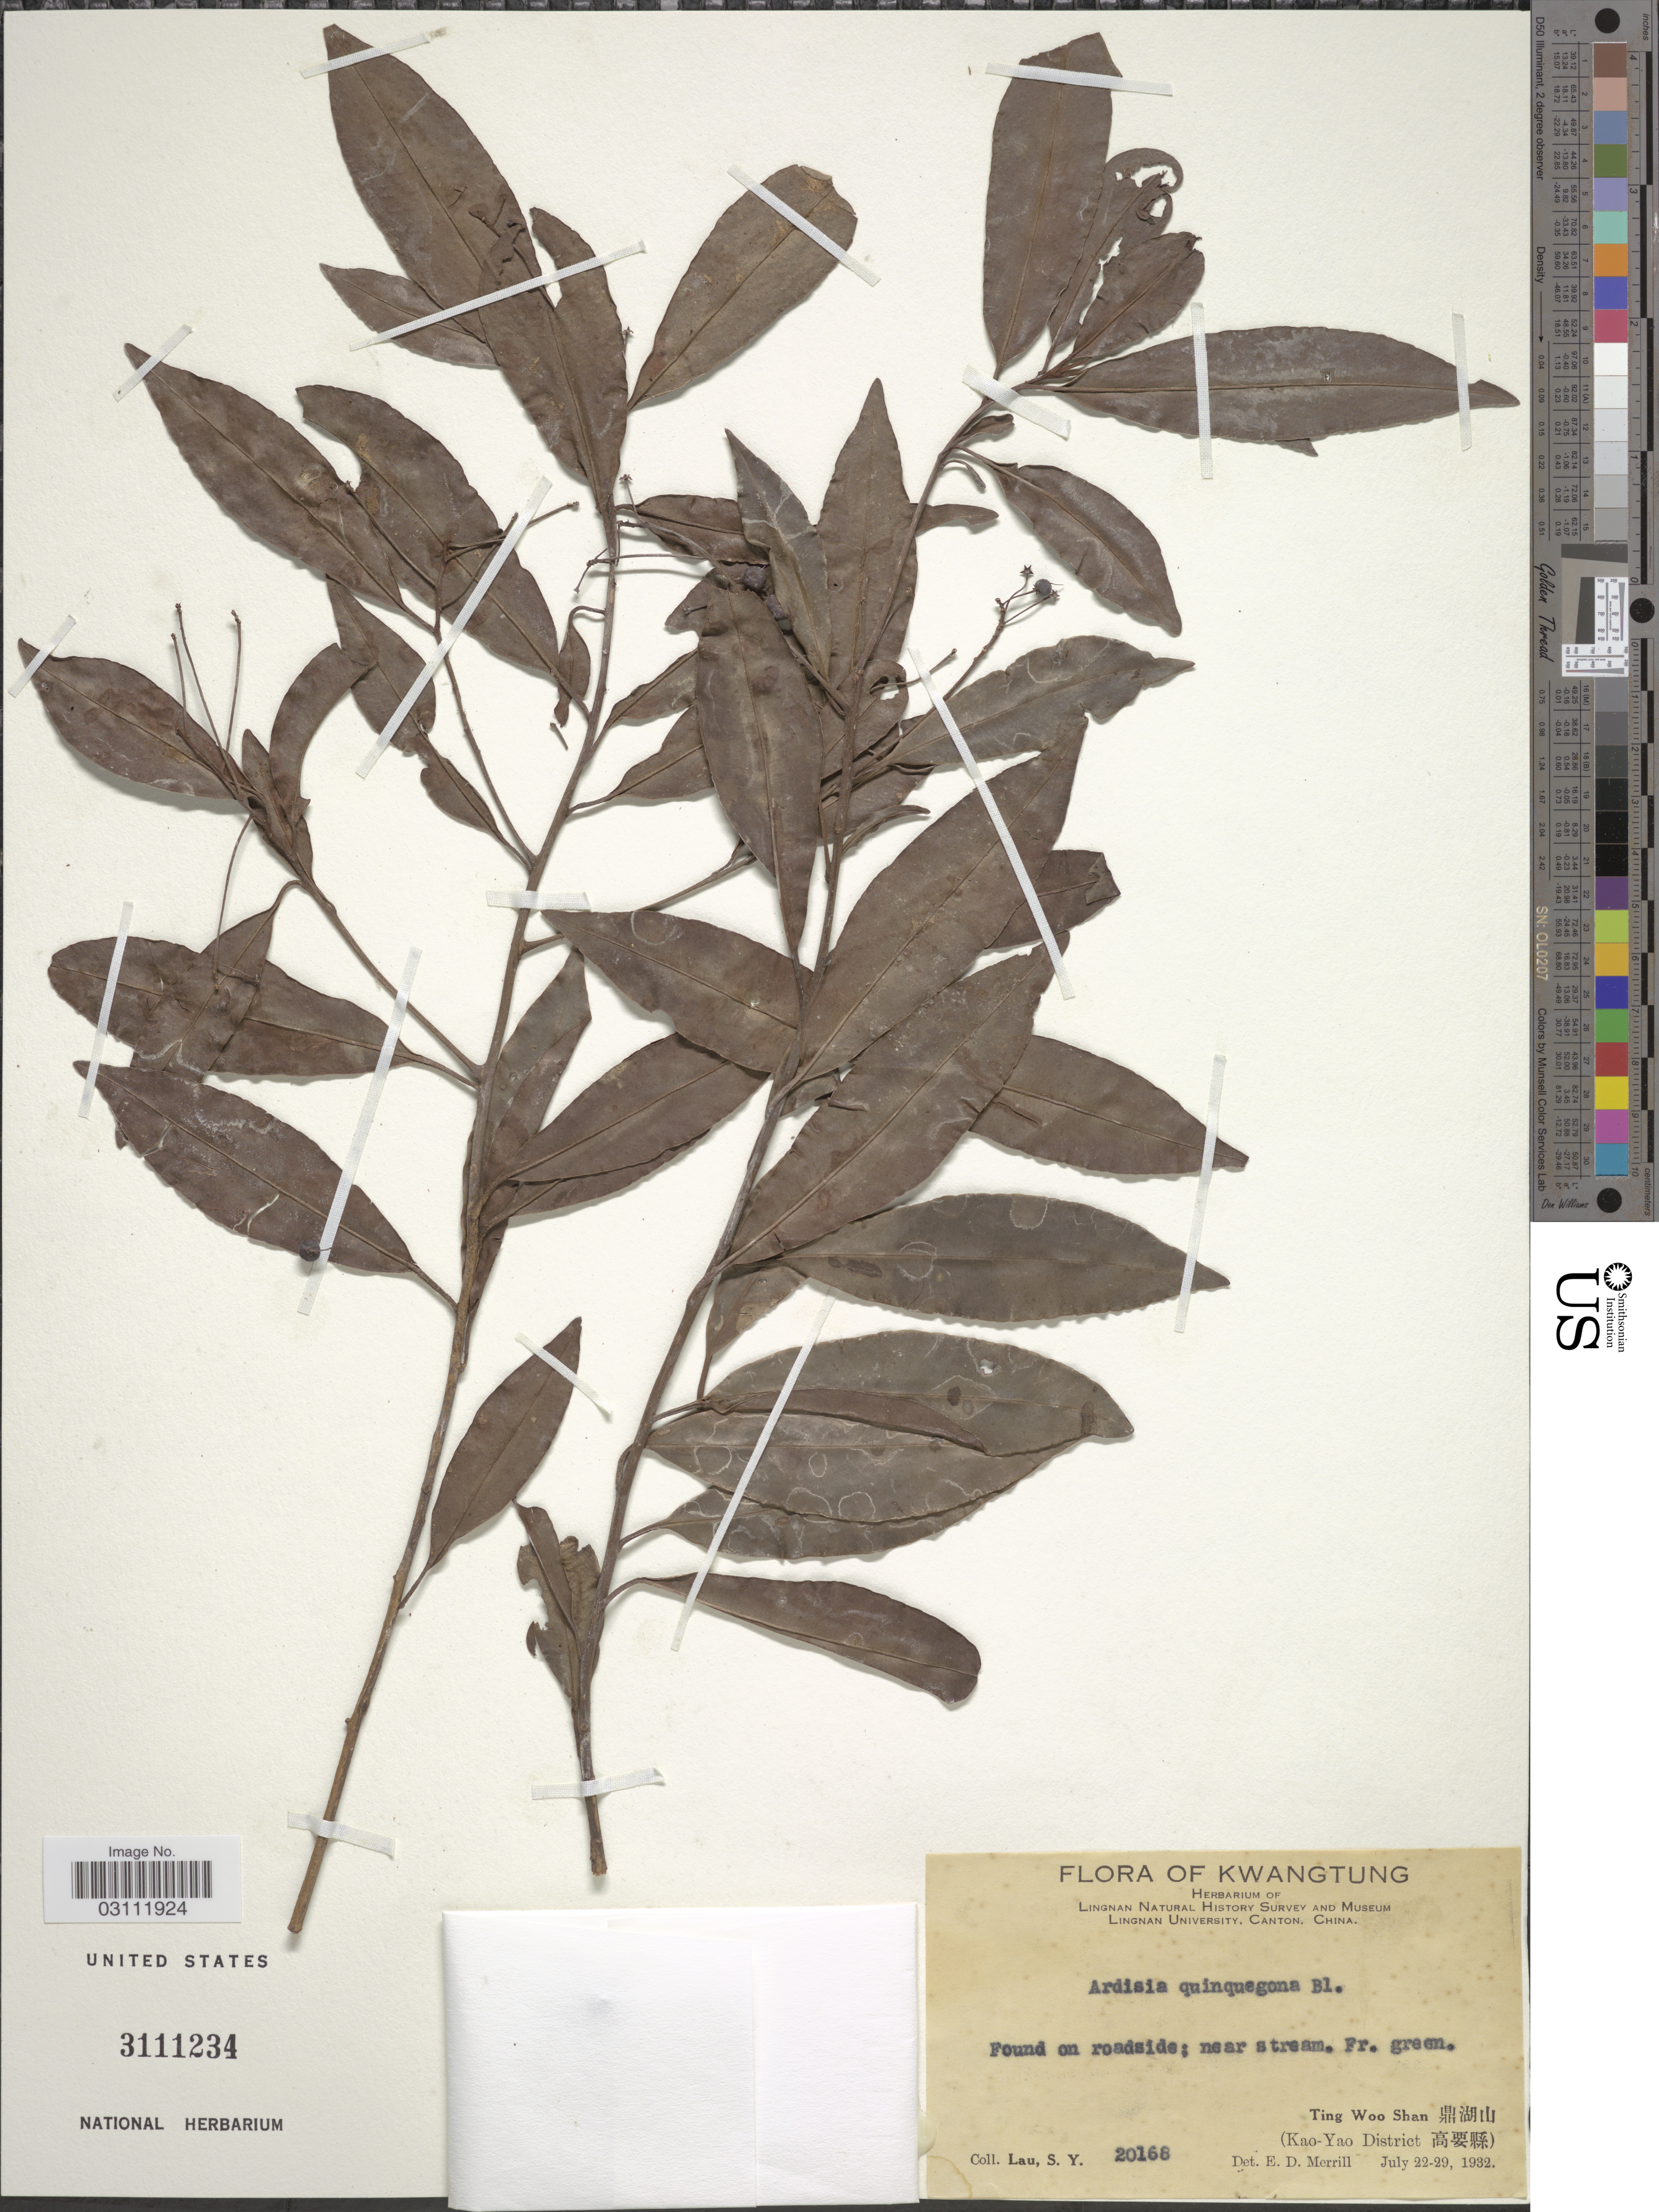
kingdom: Plantae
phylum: Tracheophyta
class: Magnoliopsida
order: Ericales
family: Primulaceae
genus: Ardisia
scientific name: Ardisia quinquegona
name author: Blume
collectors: S. Y. Lau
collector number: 20168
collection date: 1932-07-22/1932-07-29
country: China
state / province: Guangdong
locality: Kwangtung, Ting Woo Shan (Kao-Yao District).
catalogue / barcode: US 3111234